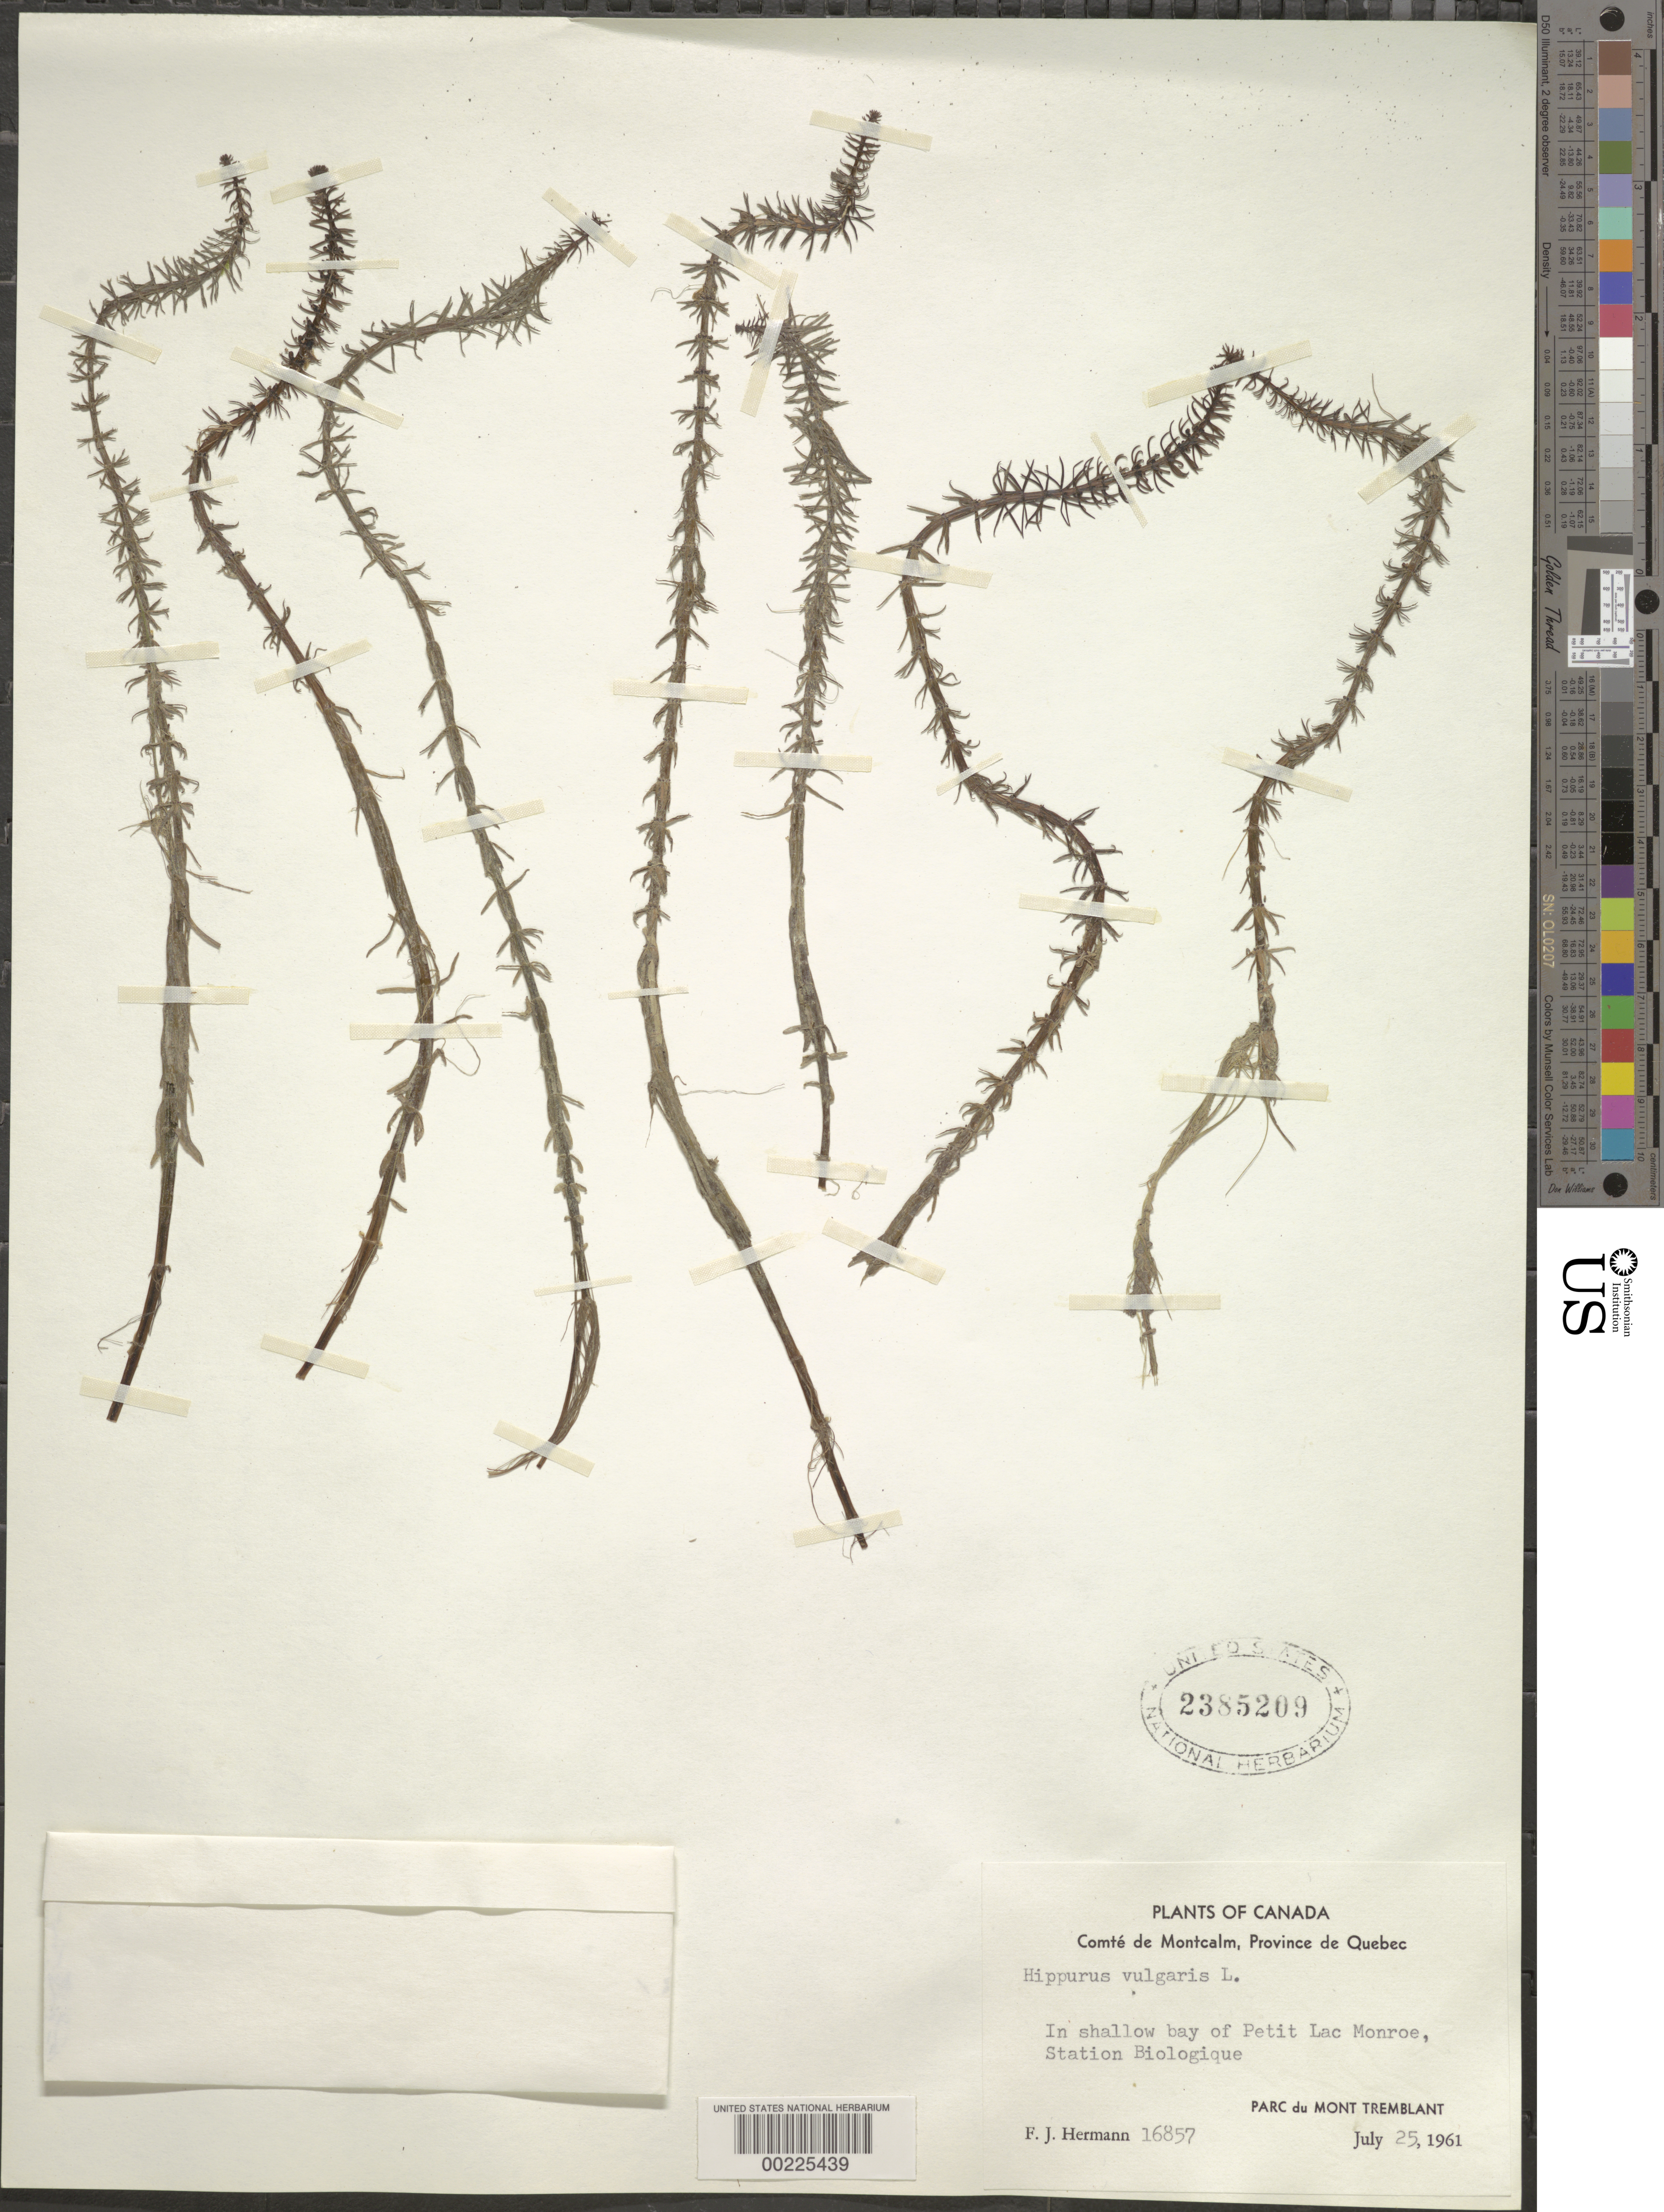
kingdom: Plantae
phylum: Tracheophyta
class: Magnoliopsida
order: Lamiales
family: Plantaginaceae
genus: Hippuris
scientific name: Hippuris vulgaris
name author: L.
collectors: F. J. Hermann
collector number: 16857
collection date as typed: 25 Jul 1961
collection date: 1961-07-25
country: Canada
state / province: Quebec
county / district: Montcalm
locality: In shallow bay of petit lac monroe, station biologique, comte de montcalm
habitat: Shallow bay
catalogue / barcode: US 2385209